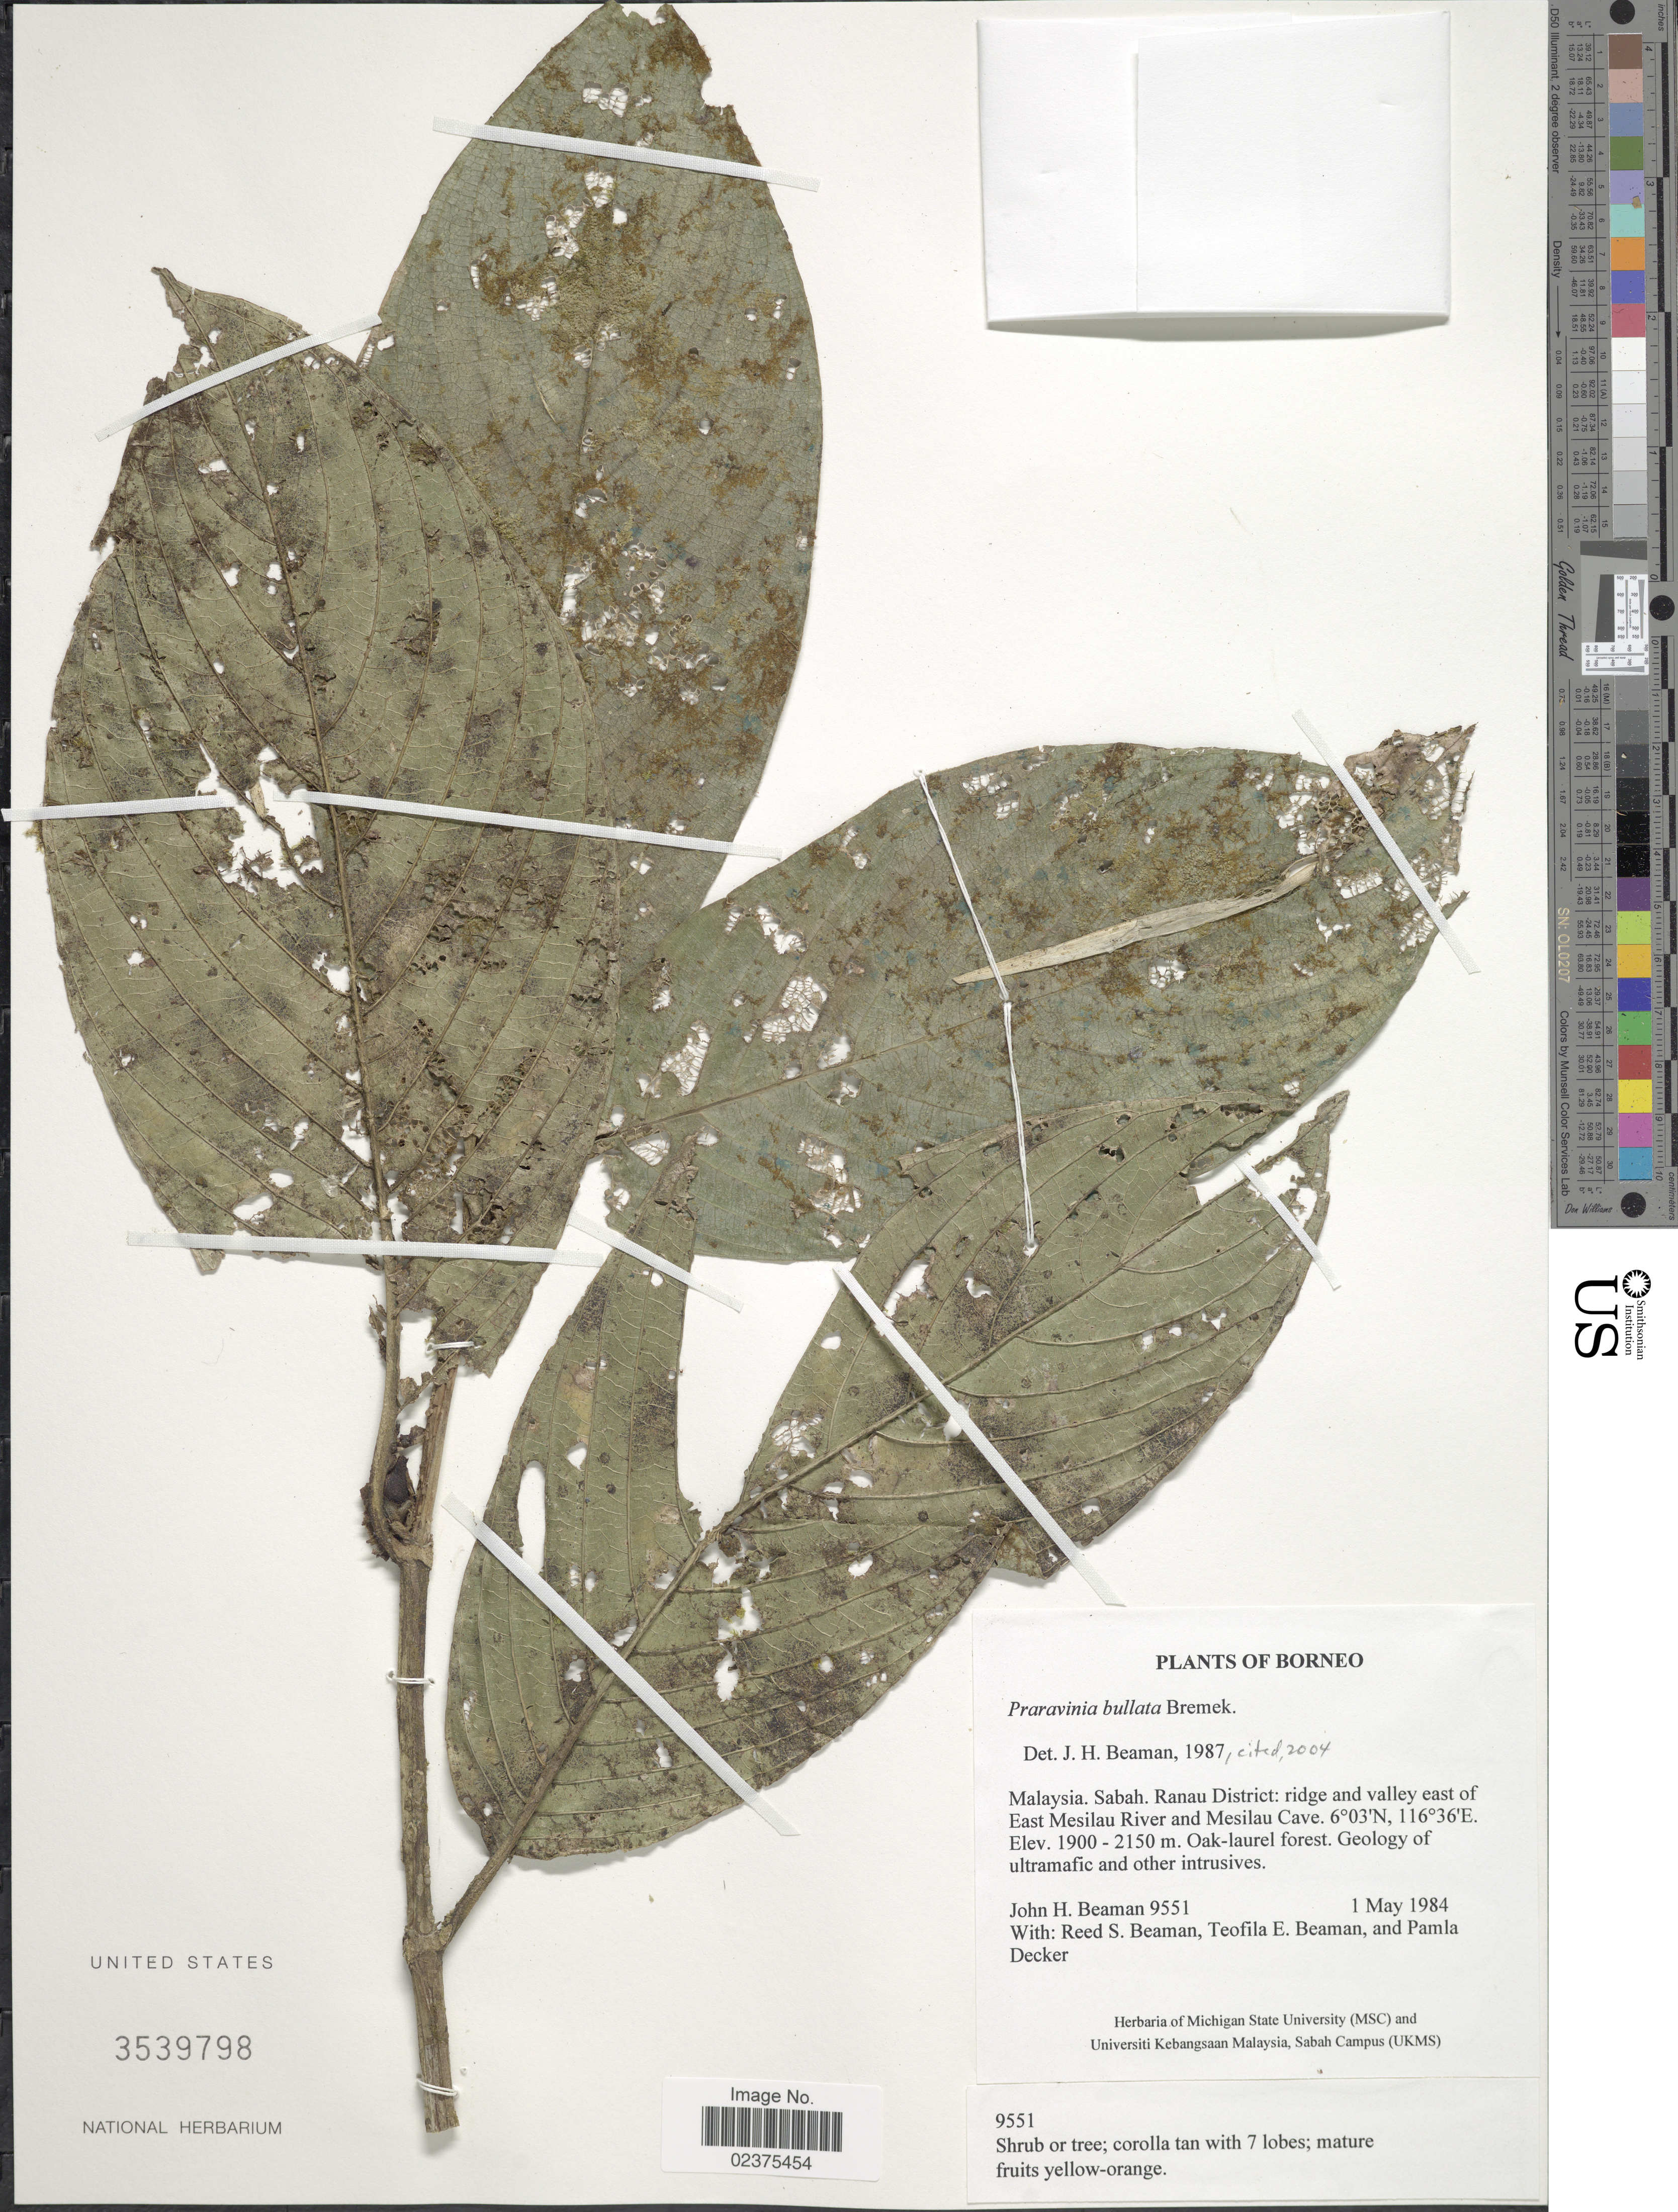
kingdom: Plantae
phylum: Tracheophyta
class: Magnoliopsida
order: Gentianales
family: Rubiaceae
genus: Praravinia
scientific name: Praravinia bullata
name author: Bremek.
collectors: J. H. Beaman, R. S. Beaman, T. E. Beaman & P. Decker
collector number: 9551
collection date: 1984-05-01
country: Malaysia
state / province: Sabah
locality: Ranau District: ridge and valley east of East Mesilau River and Mesilau Cave, Borneo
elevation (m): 1900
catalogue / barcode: US 3539798